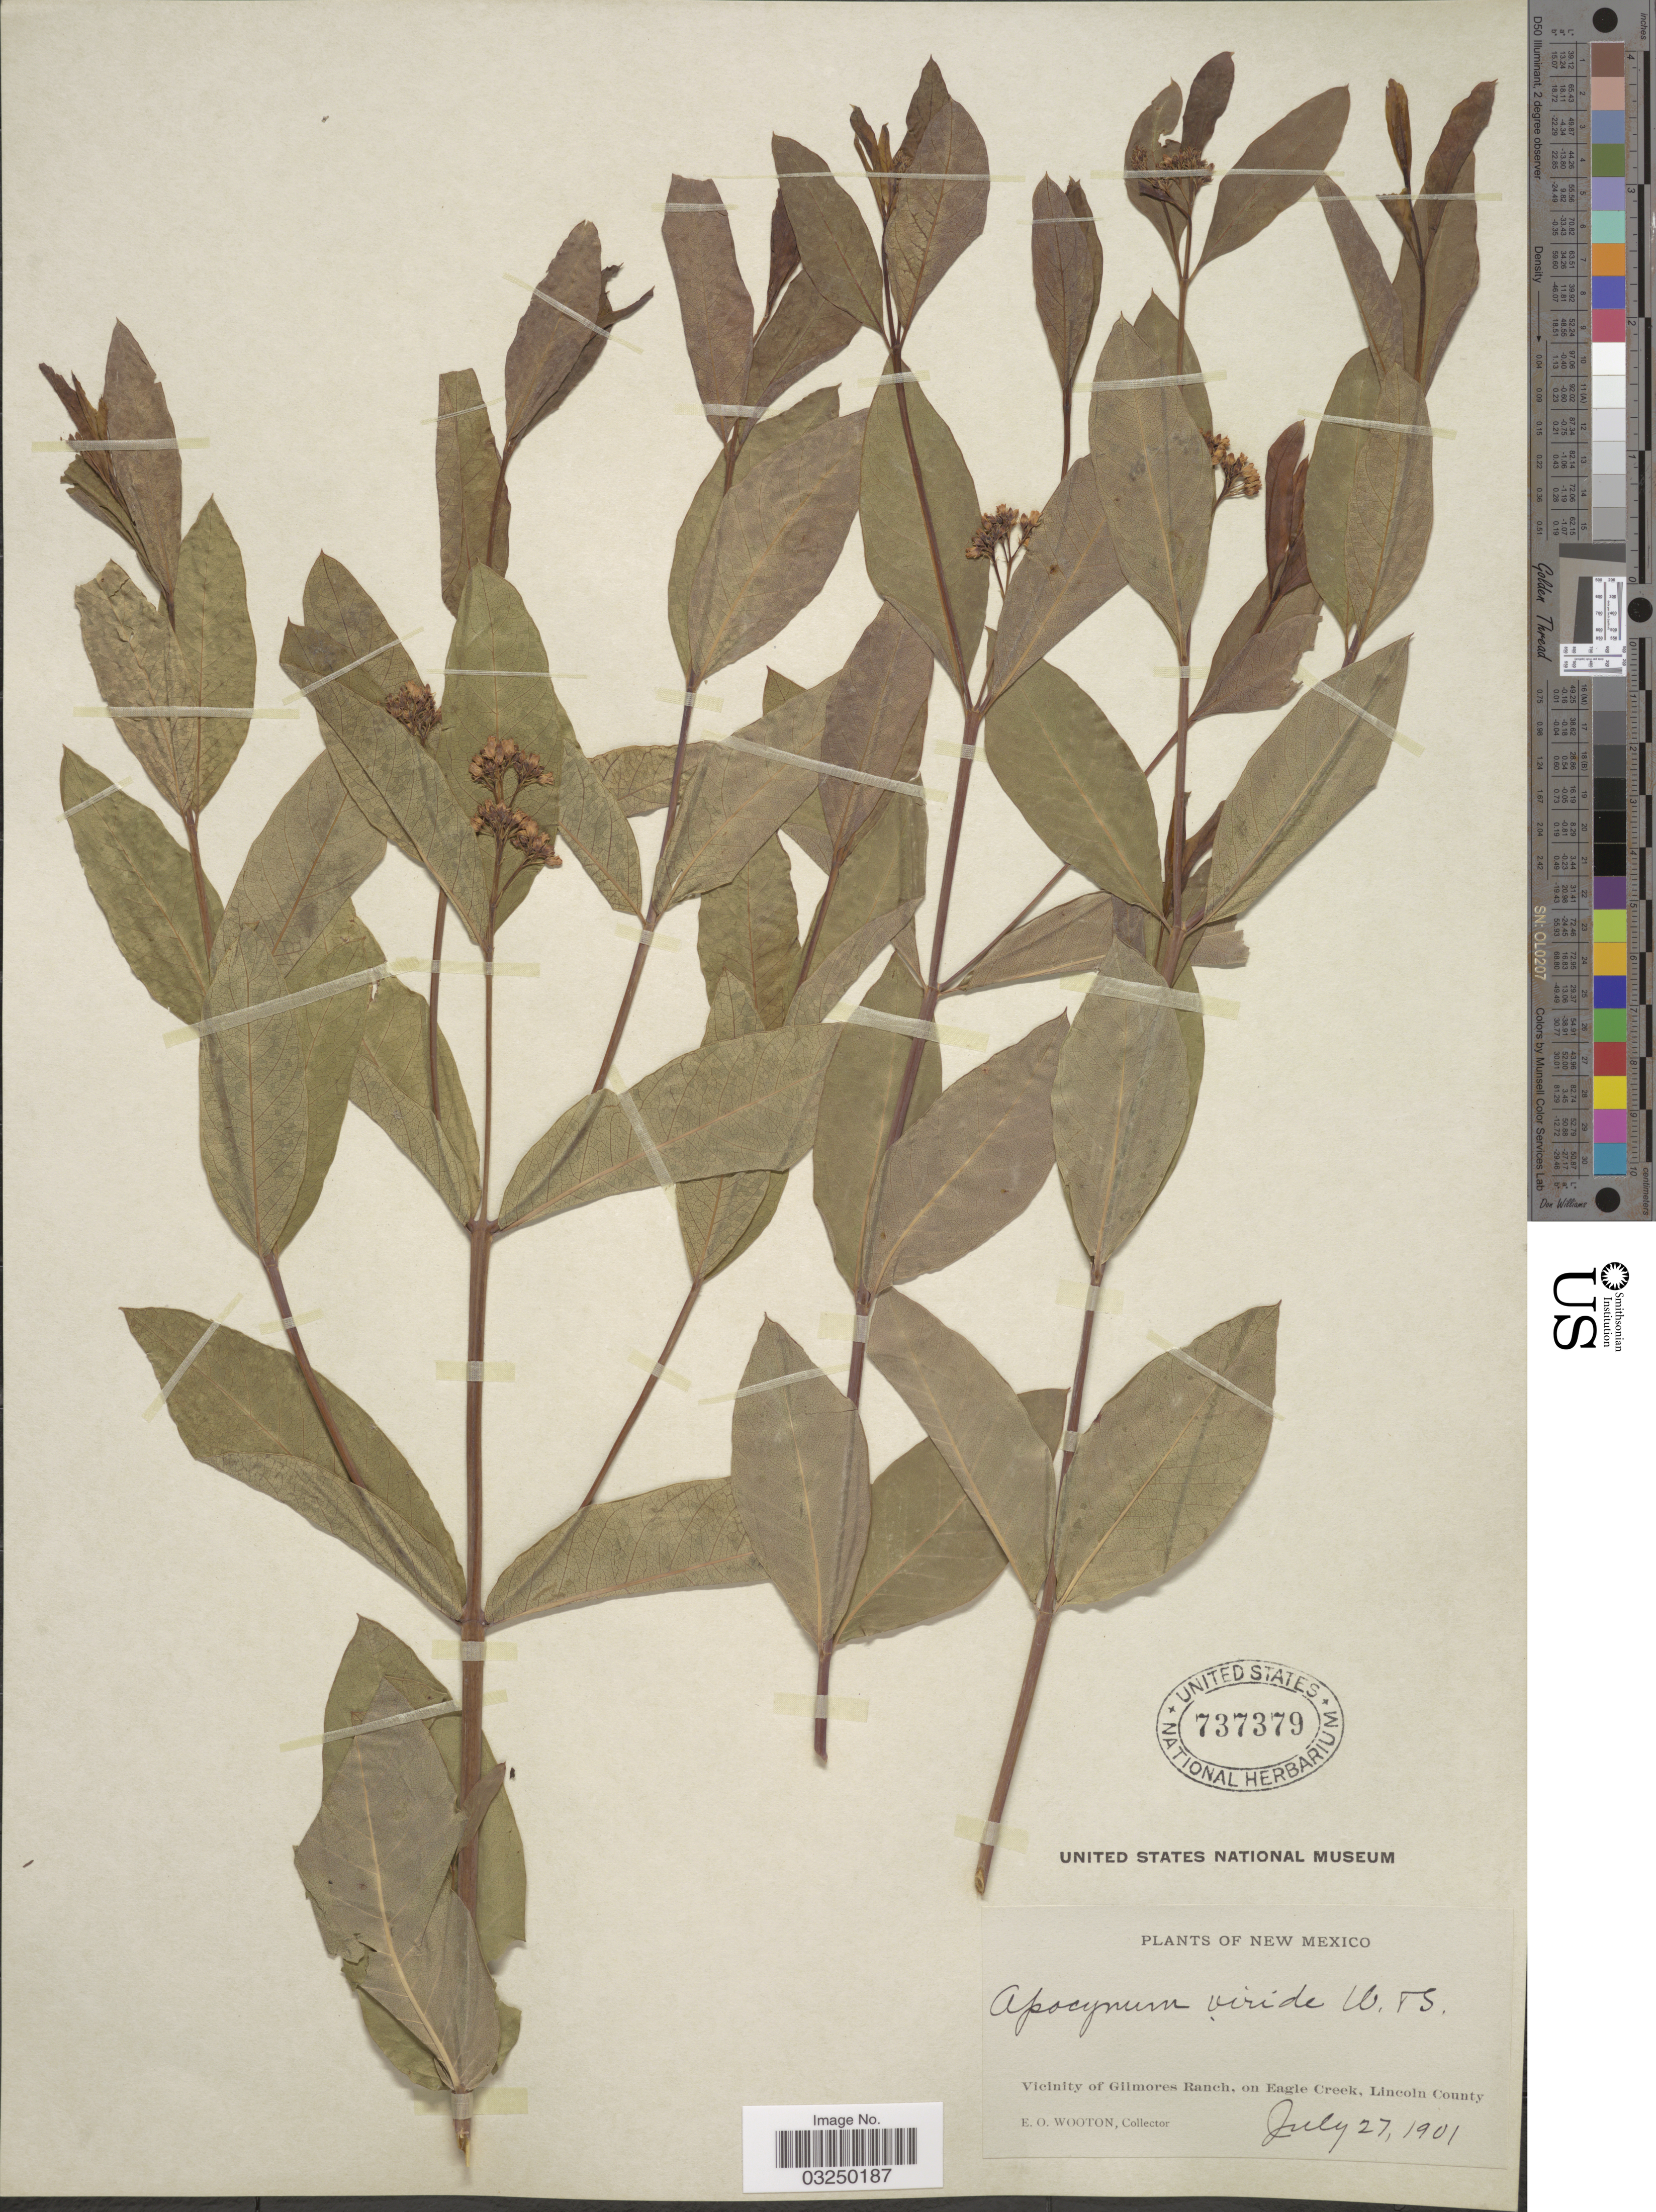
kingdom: Plantae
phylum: Tracheophyta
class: Magnoliopsida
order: Gentianales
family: Apocynaceae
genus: Apocynum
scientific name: Apocynum viride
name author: Wooton & Standl.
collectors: E. O. Wooton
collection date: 1901-07-27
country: United States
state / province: New Mexico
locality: Vicinity of Gilmores Ranch, on Eagle Creek, Lincoln County.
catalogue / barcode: US 737379